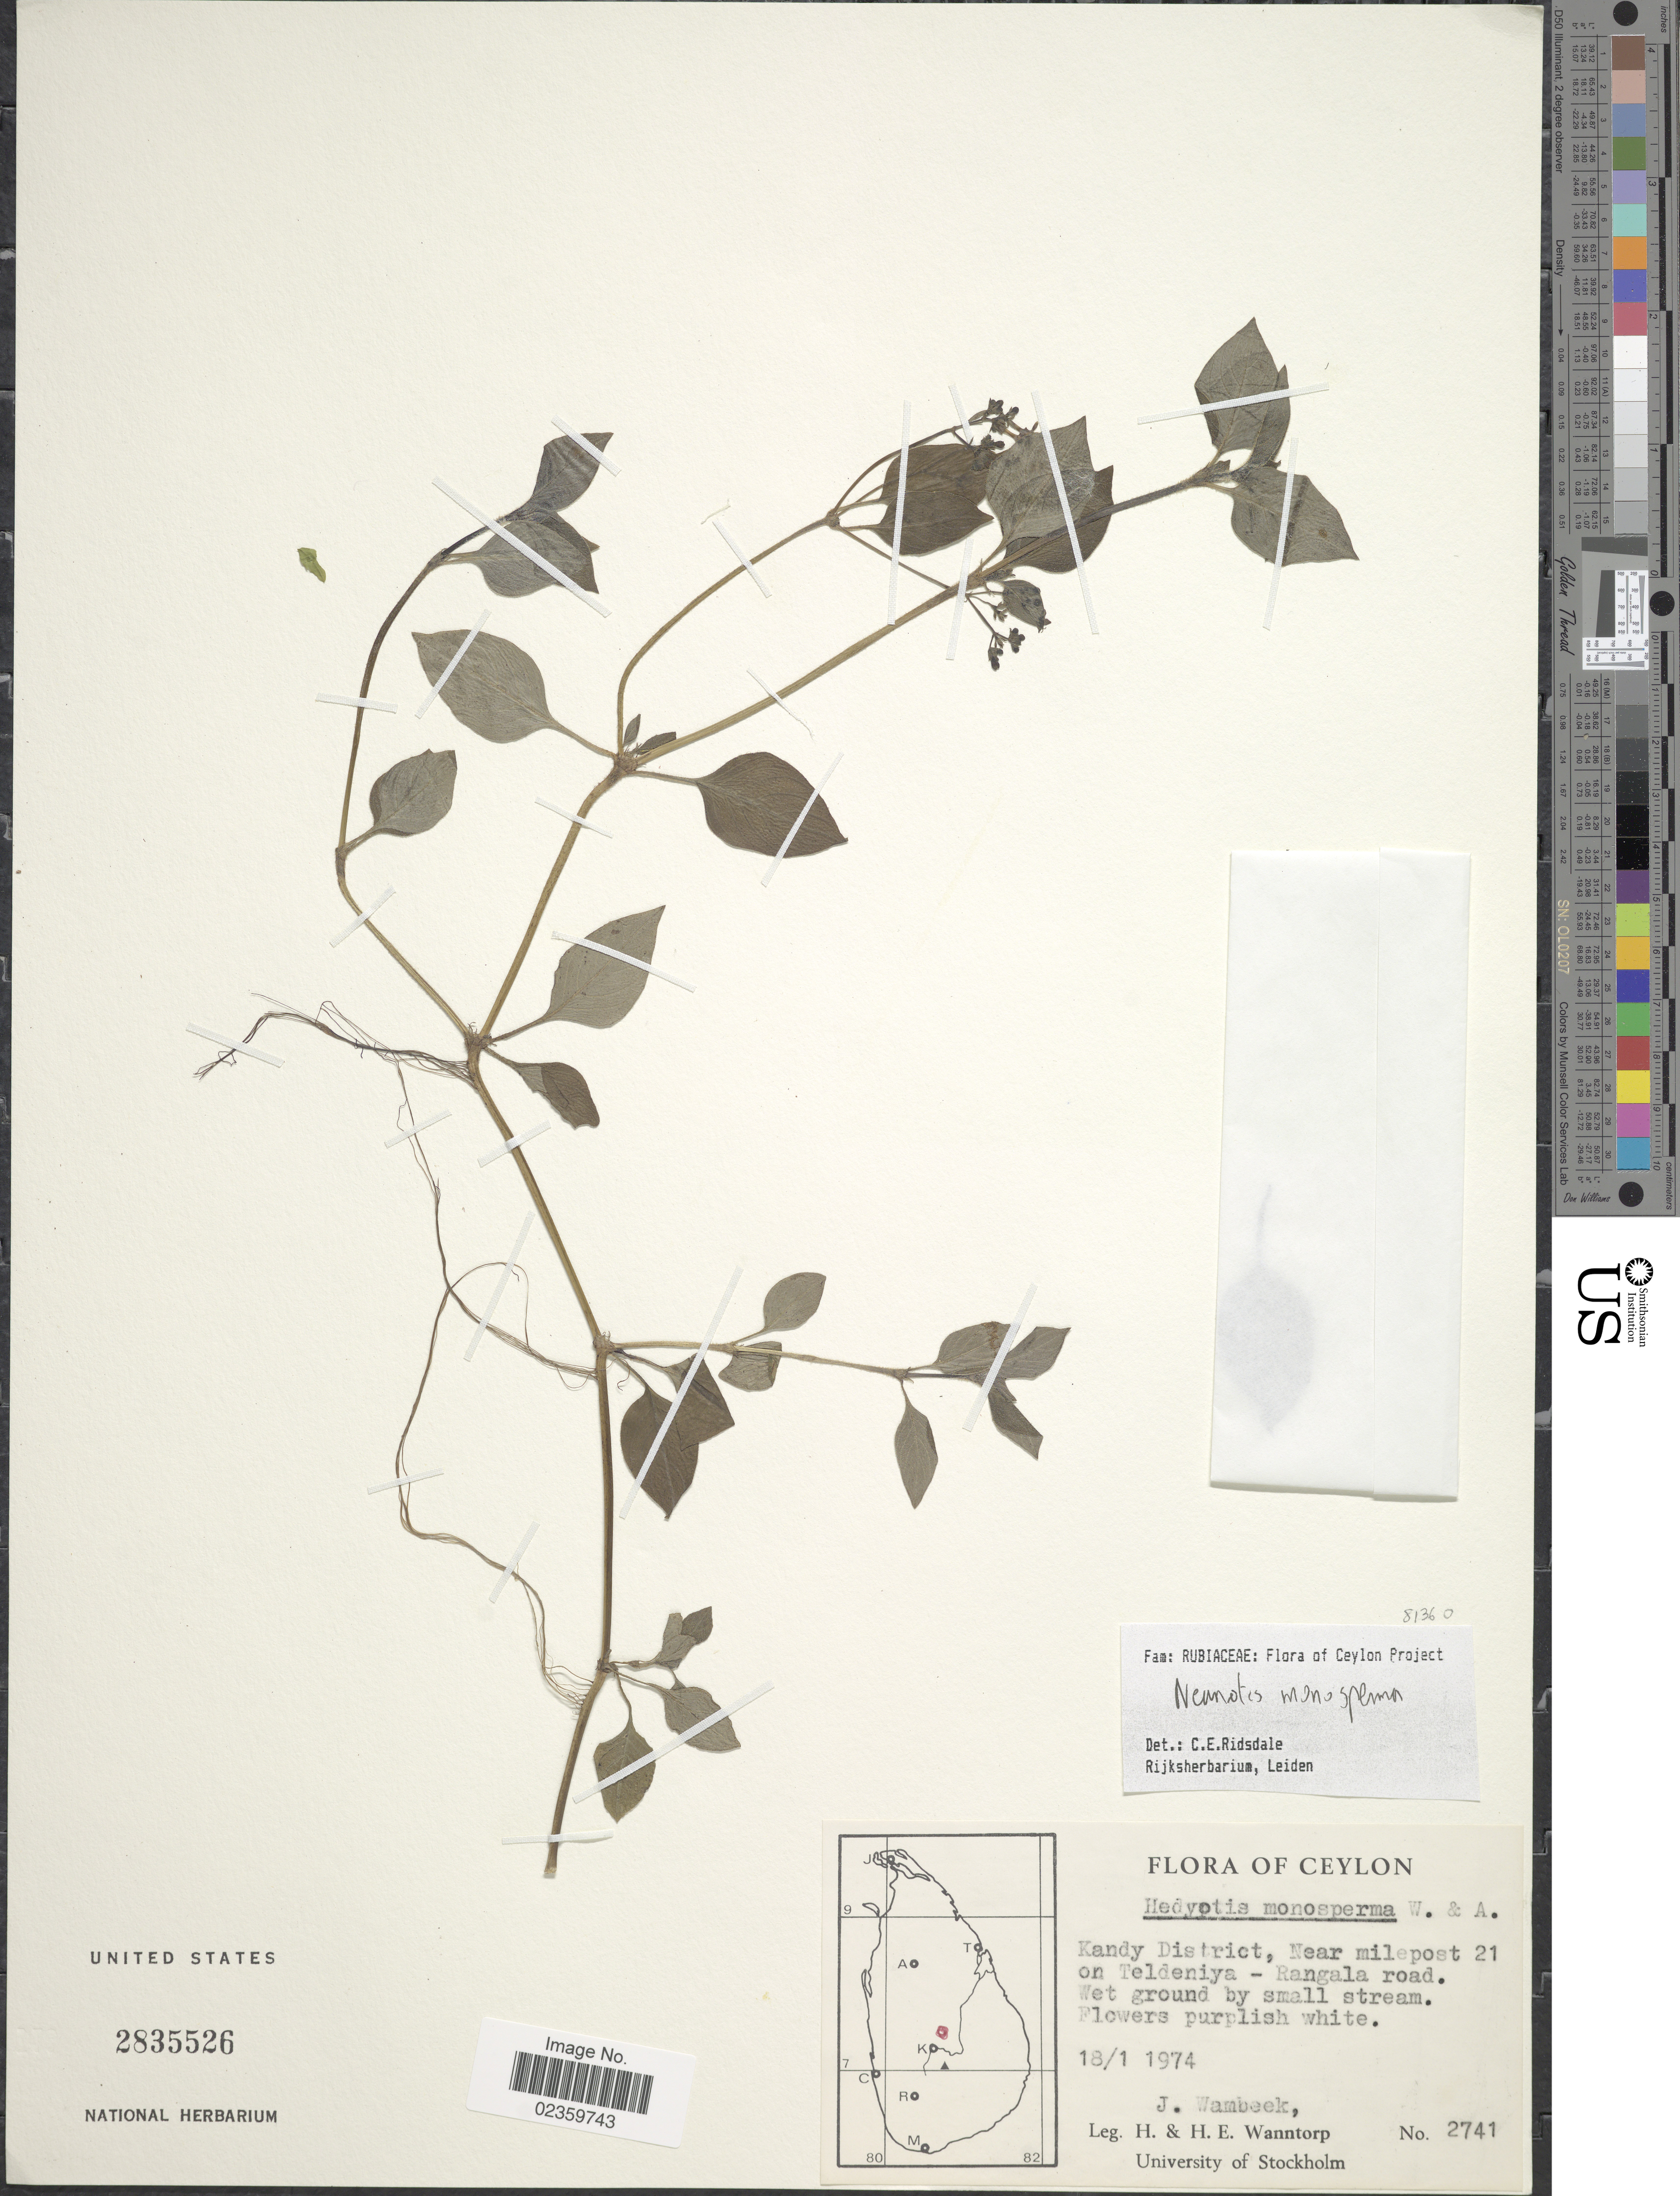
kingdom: Plantae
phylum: Tracheophyta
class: Magnoliopsida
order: Gentianales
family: Rubiaceae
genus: Neanotis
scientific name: Neanotis monosperma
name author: (Wight & Arn.) W.H. Lewis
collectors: J. Wambeek, H. Wanntorp & H. Wanntorp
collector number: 2741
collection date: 1974-01-18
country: Sri Lanka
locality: Ceylon, Kandy District, Near milepost 21 on Teldeniya - Rangala road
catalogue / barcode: US 2835526